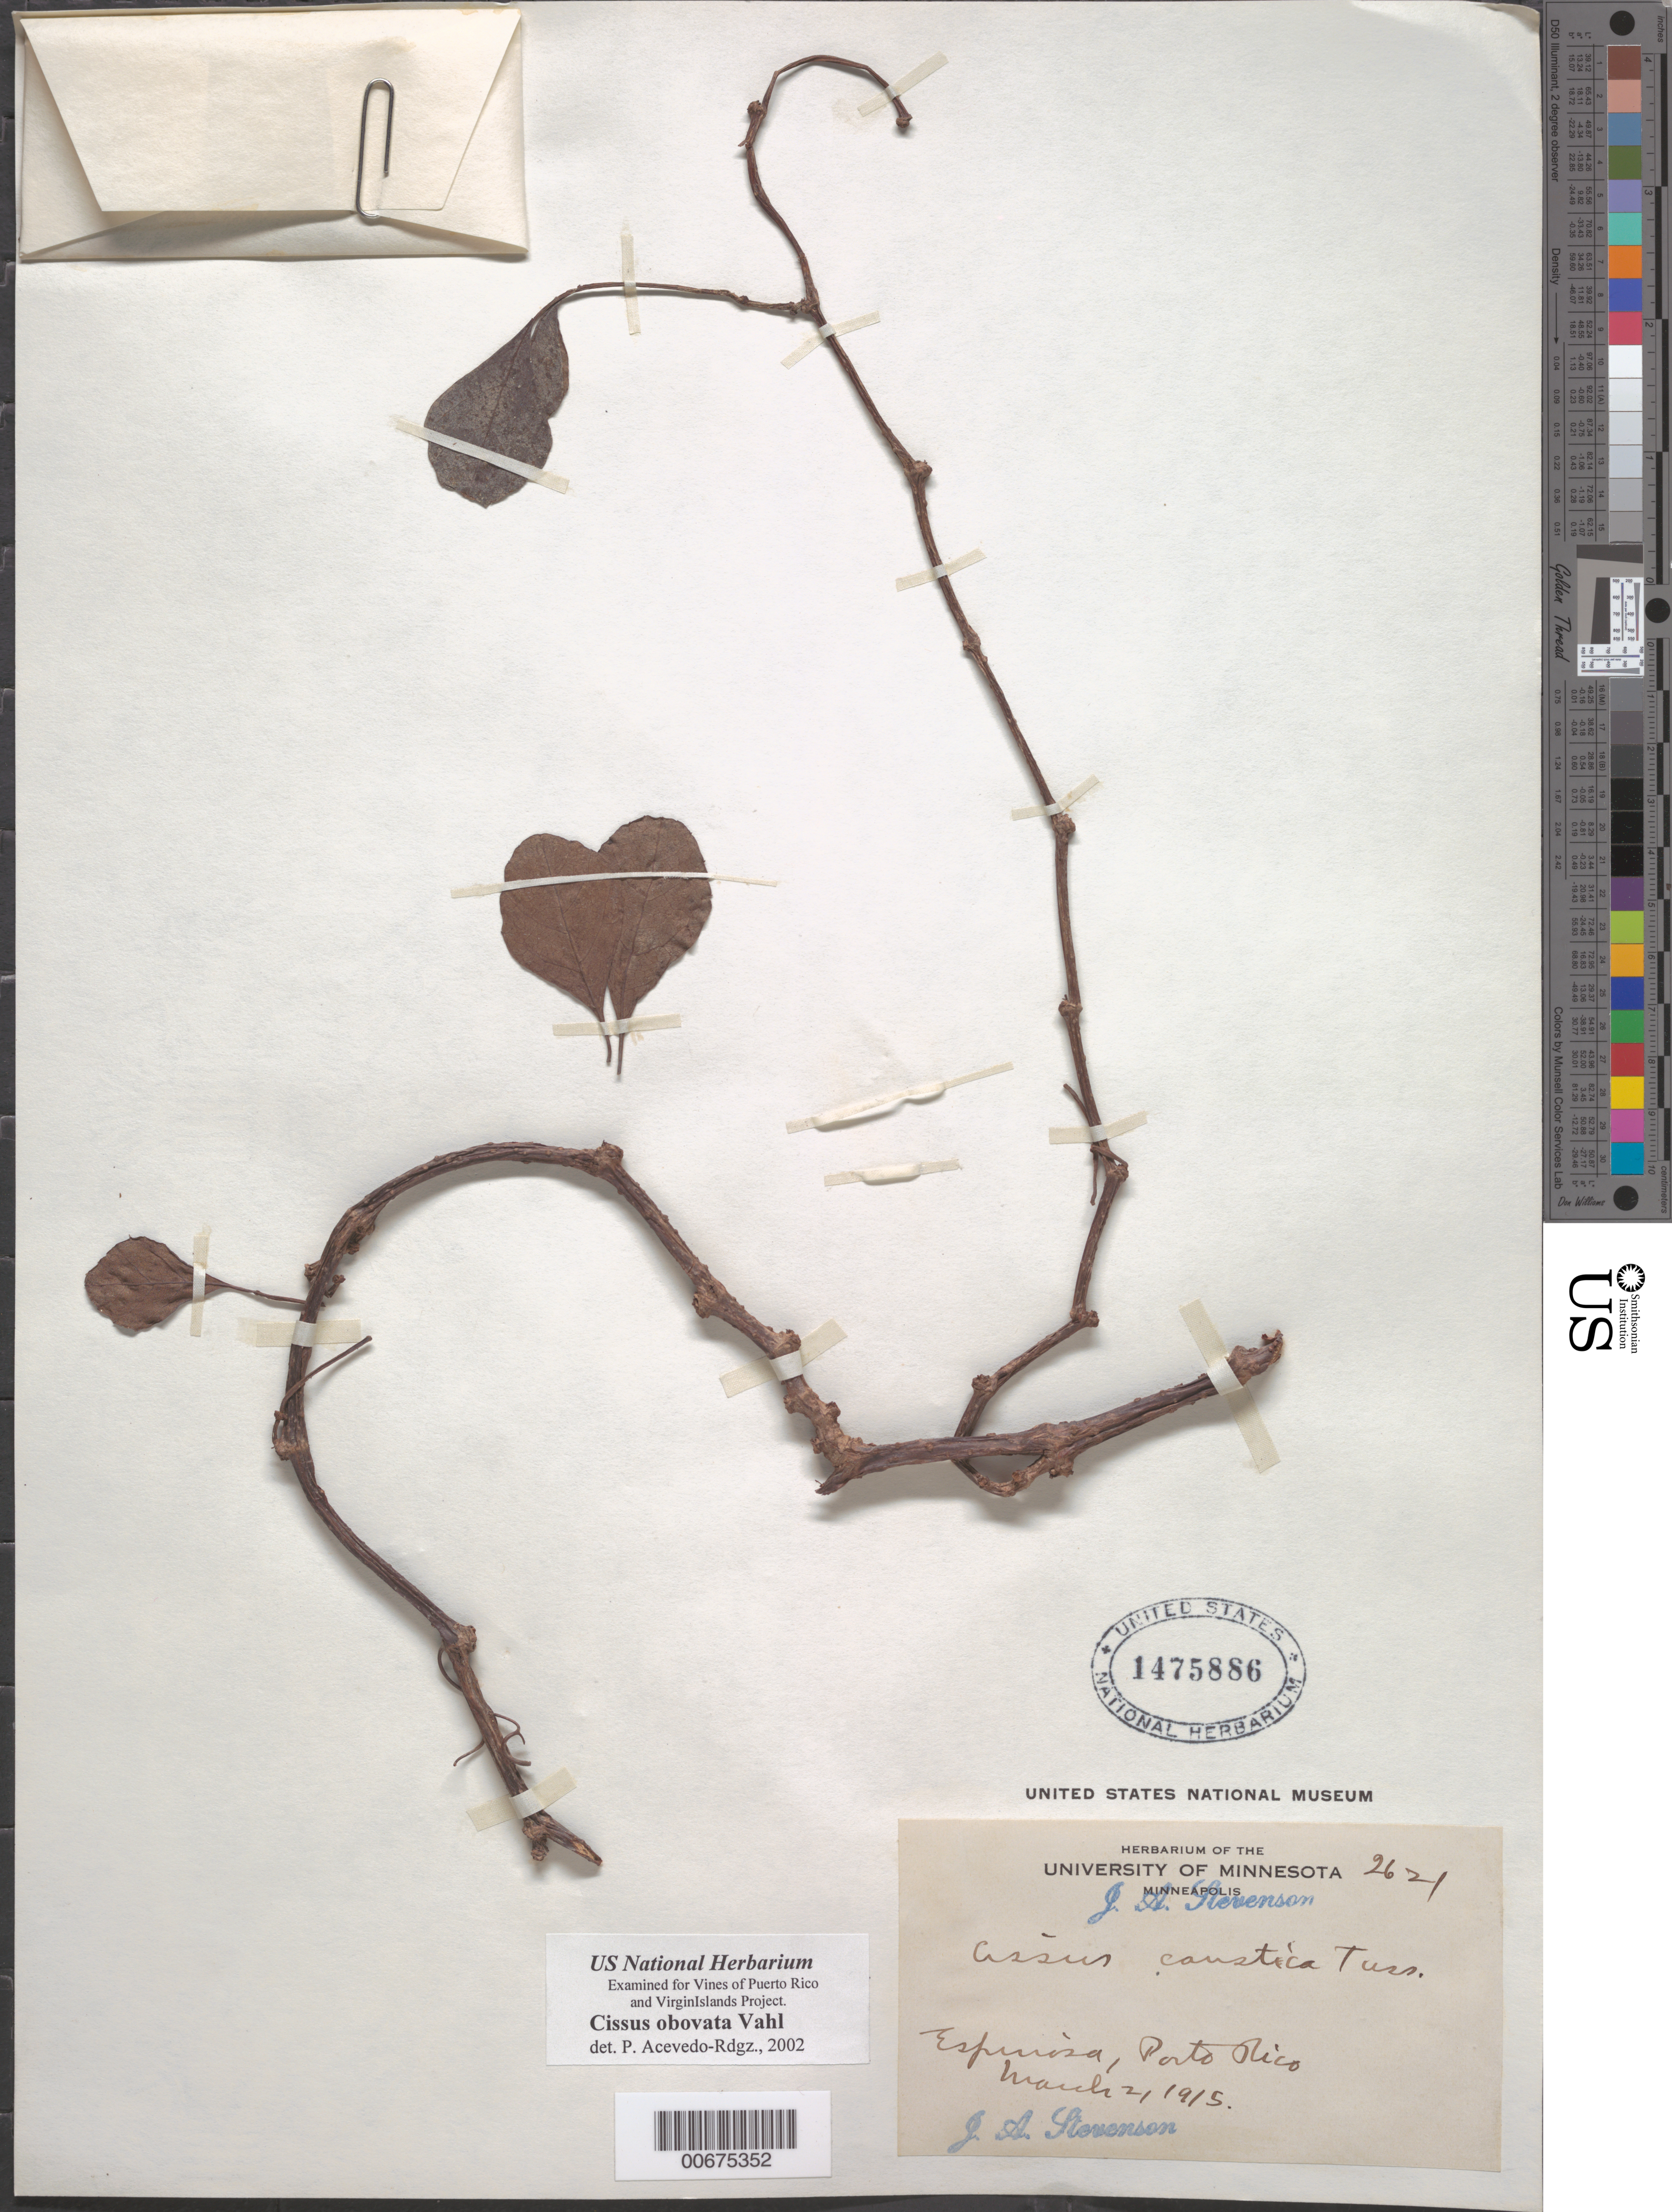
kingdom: Plantae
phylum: Tracheophyta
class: Magnoliopsida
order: Vitales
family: Vitaceae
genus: Cissus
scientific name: Cissus obovata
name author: Vahl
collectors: J. Stevenson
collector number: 2621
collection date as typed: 21 Mar 1915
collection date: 1915-03-21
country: Puerto Rico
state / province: Vega Alta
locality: Espinosa.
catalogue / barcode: US 1475886